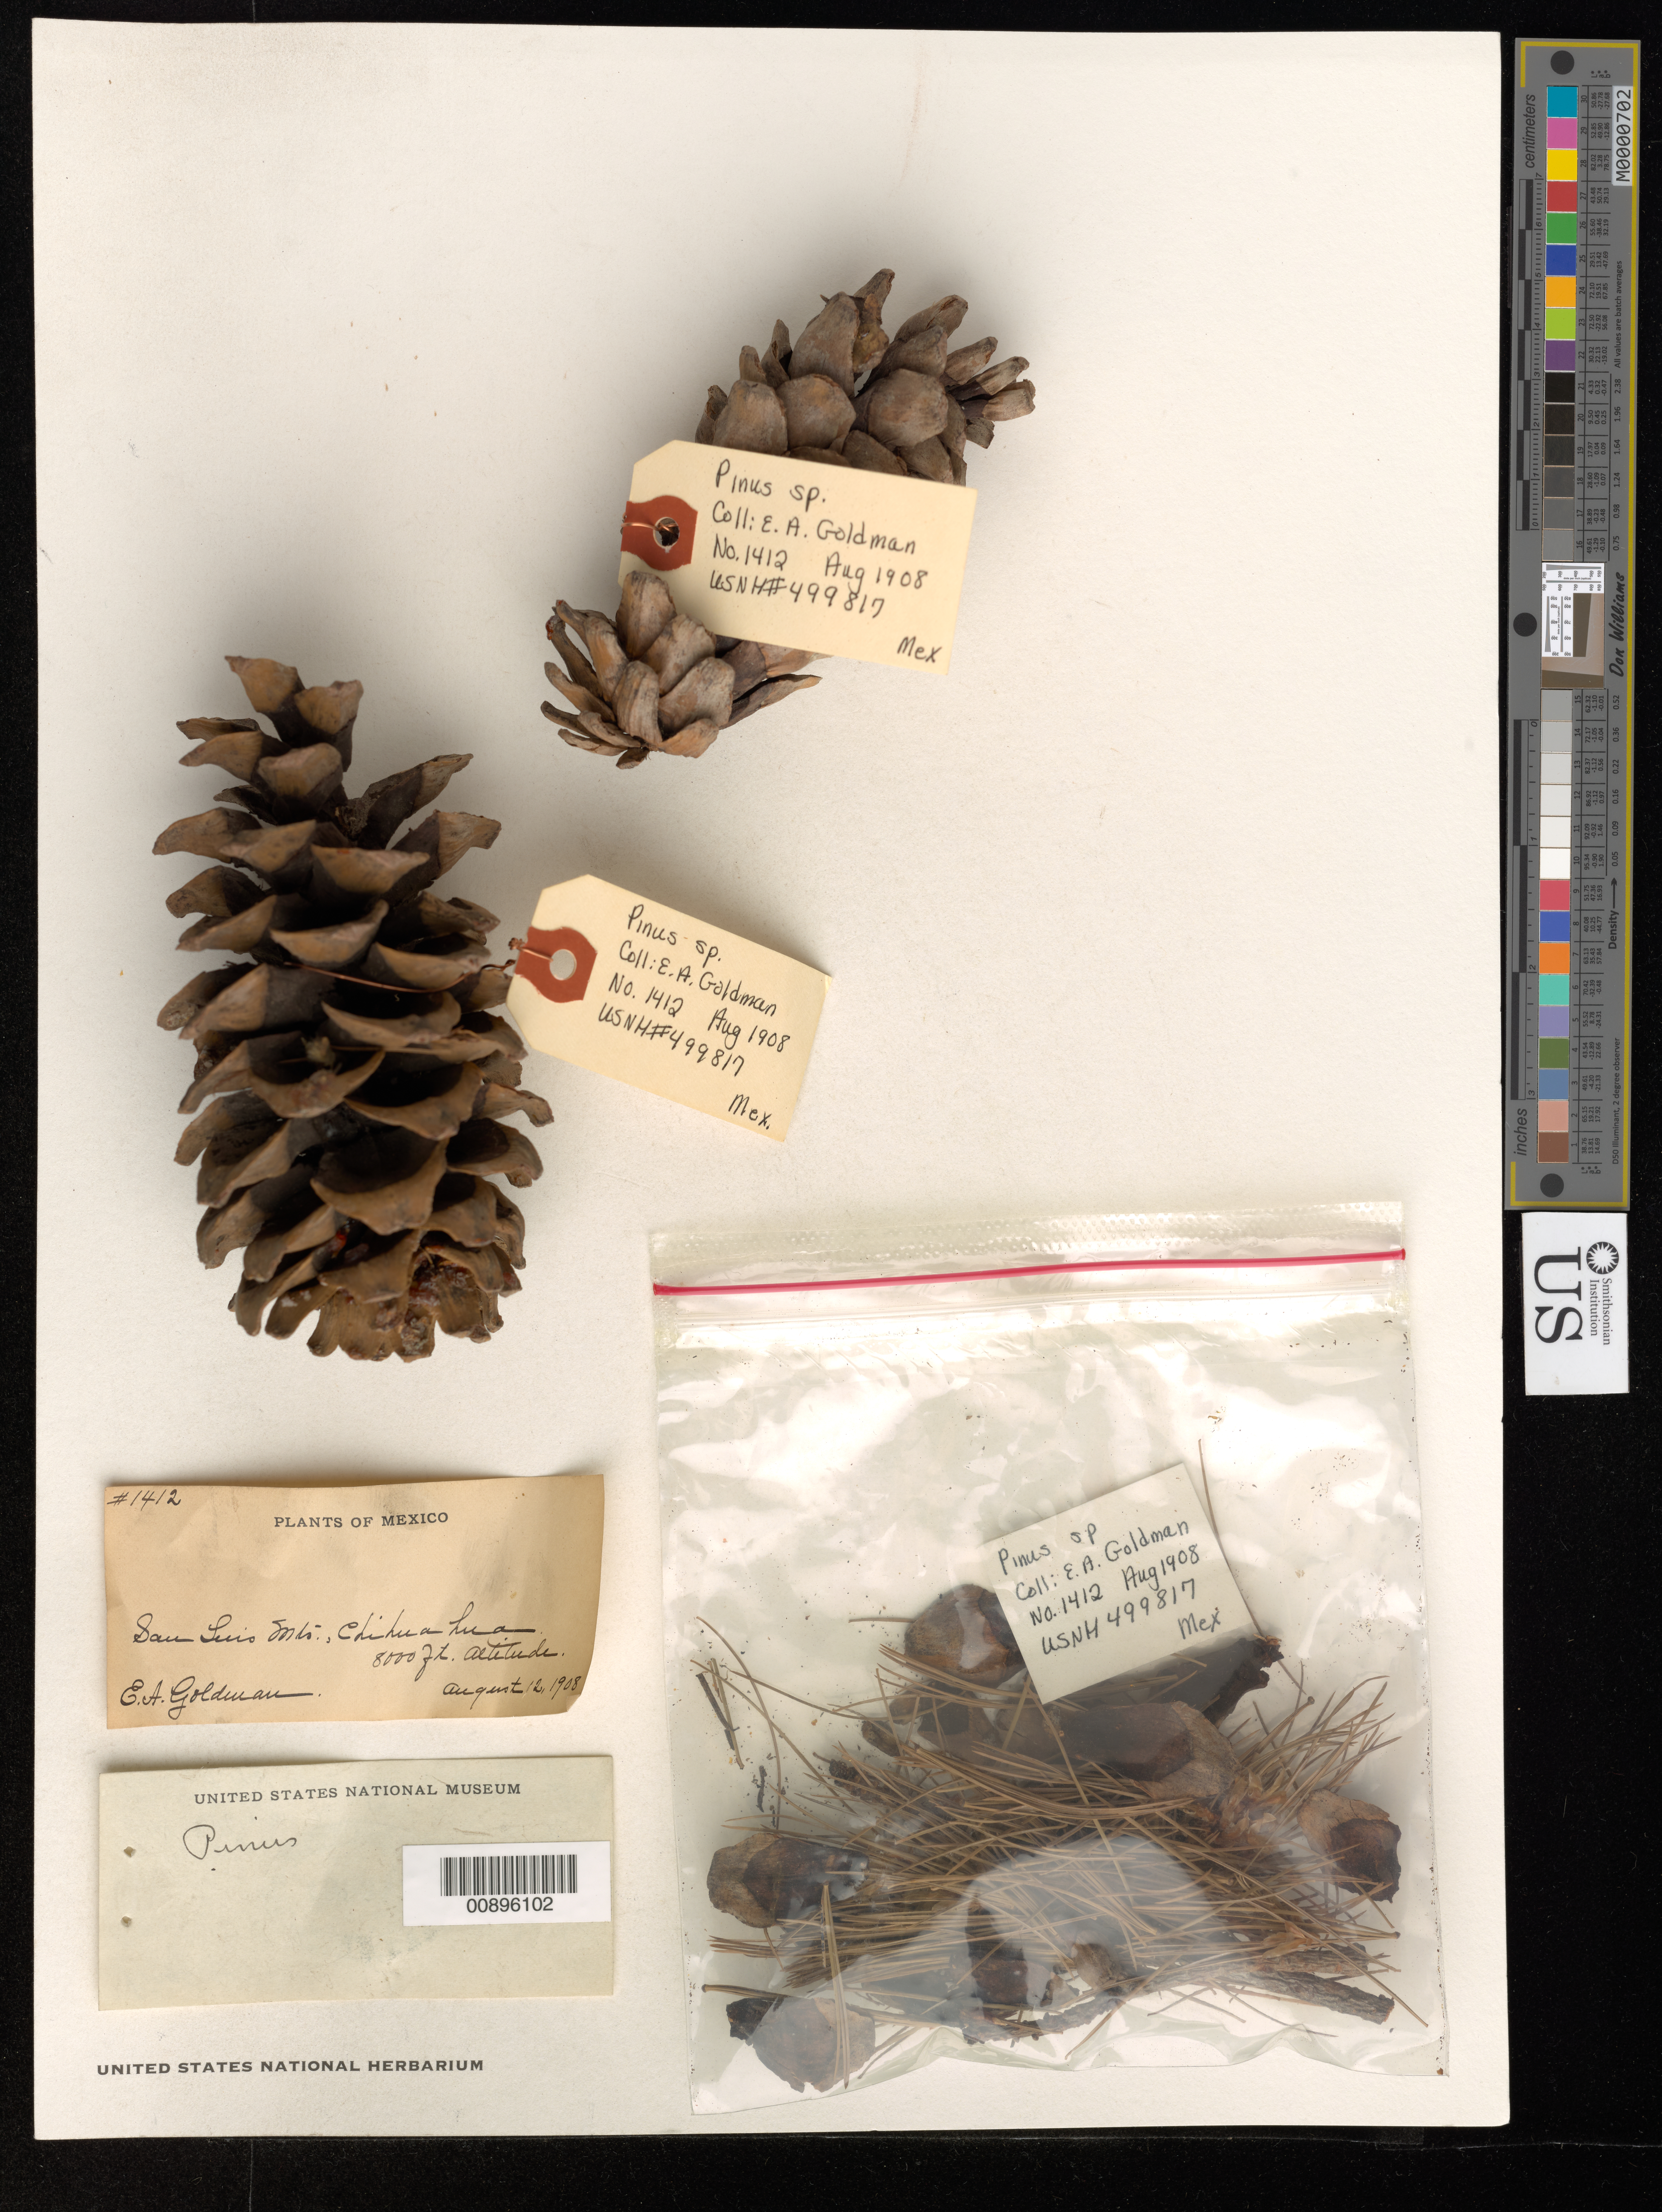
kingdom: Plantae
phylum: Tracheophyta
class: Pinopsida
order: Pinales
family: Pinaceae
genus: Pinus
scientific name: Pinus sp.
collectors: E. A. Goldman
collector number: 1412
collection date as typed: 12 Aug 1908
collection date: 1908-08-12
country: Mexico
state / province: Chihuahua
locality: San Luis Mts., Chihuahua.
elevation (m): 2438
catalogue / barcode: US 499817